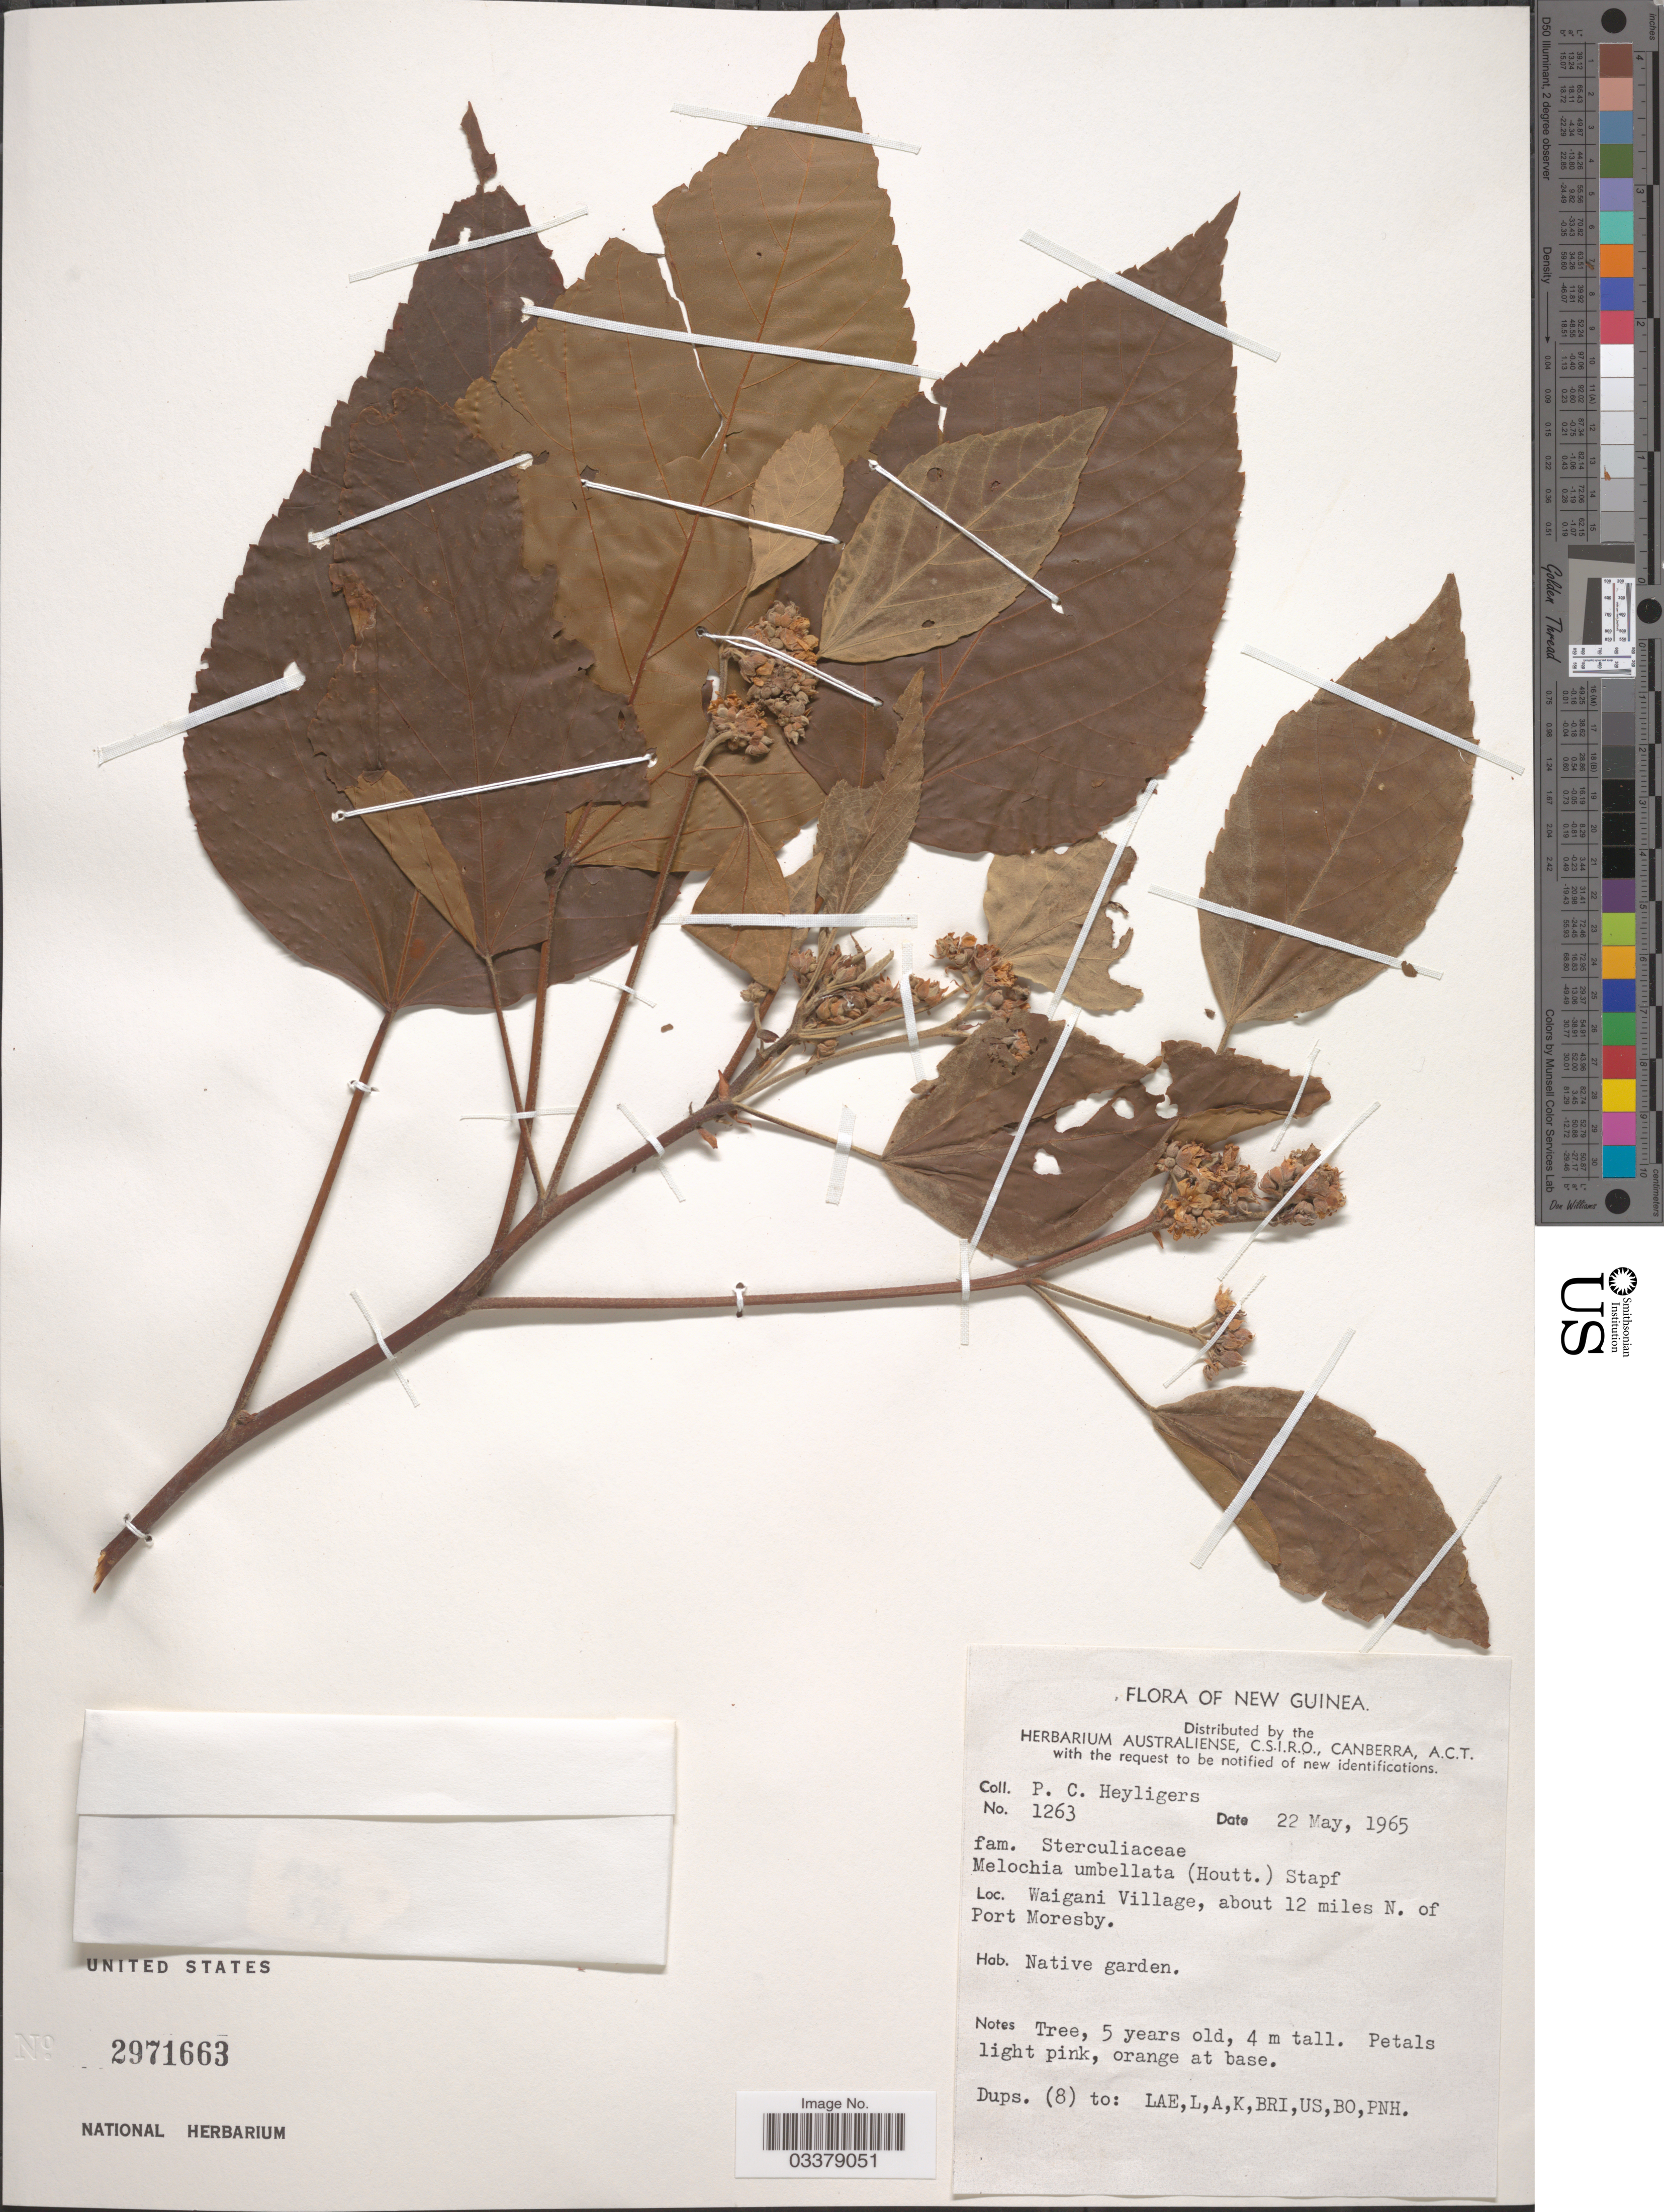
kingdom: Plantae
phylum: Tracheophyta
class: Magnoliopsida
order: Malvales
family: Malvaceae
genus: Melochia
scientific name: Melochia umbellata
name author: Stapf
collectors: P. Heyligers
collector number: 1263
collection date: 1965-05-22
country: Papua New Guinea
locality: New Guinea. Waigani Village, about 12 miles N. of Port Moresby.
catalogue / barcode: US 2971663